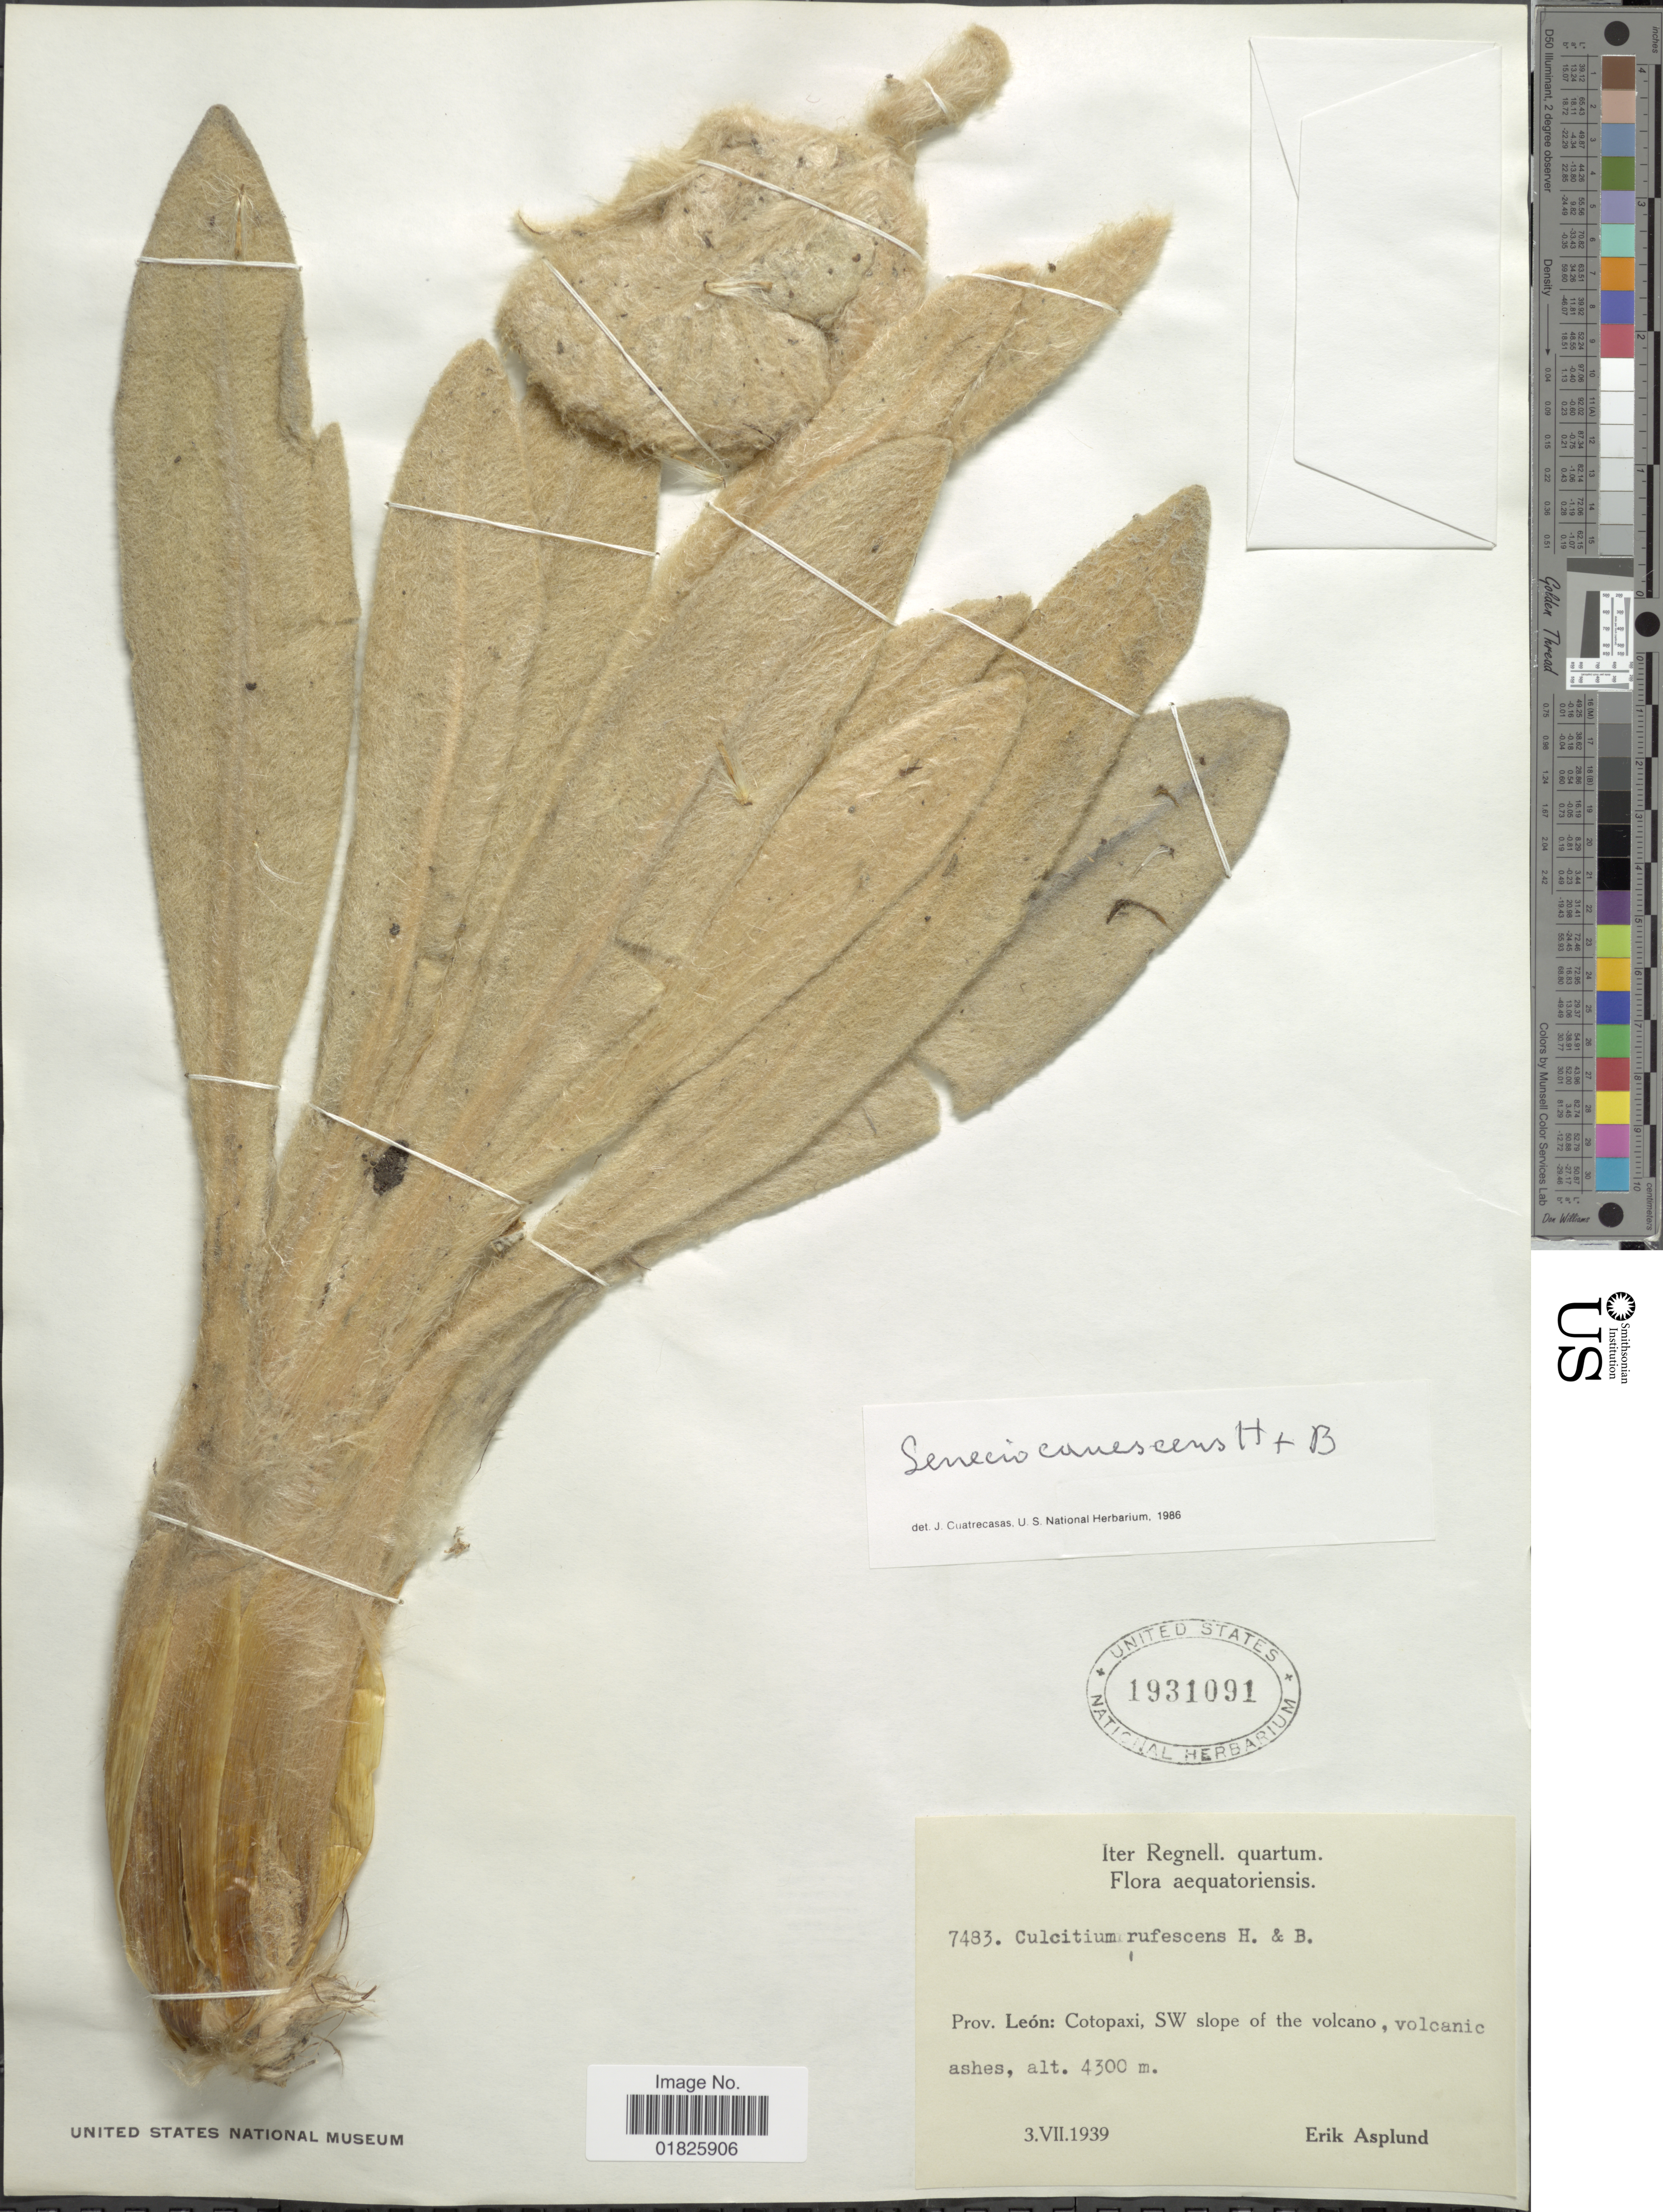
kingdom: Plantae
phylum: Tracheophyta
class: Magnoliopsida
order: Asterales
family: Asteraceae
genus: Senecio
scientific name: Senecio canescens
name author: (Bonpl.) Cuatrec.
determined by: Salomon, Luciana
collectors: E. Asplund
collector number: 7483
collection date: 1939-07-03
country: Ecuador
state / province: Cotopaxi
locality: Prov. Leon, SW slopes of the volcano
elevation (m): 4300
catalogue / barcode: US 1931091